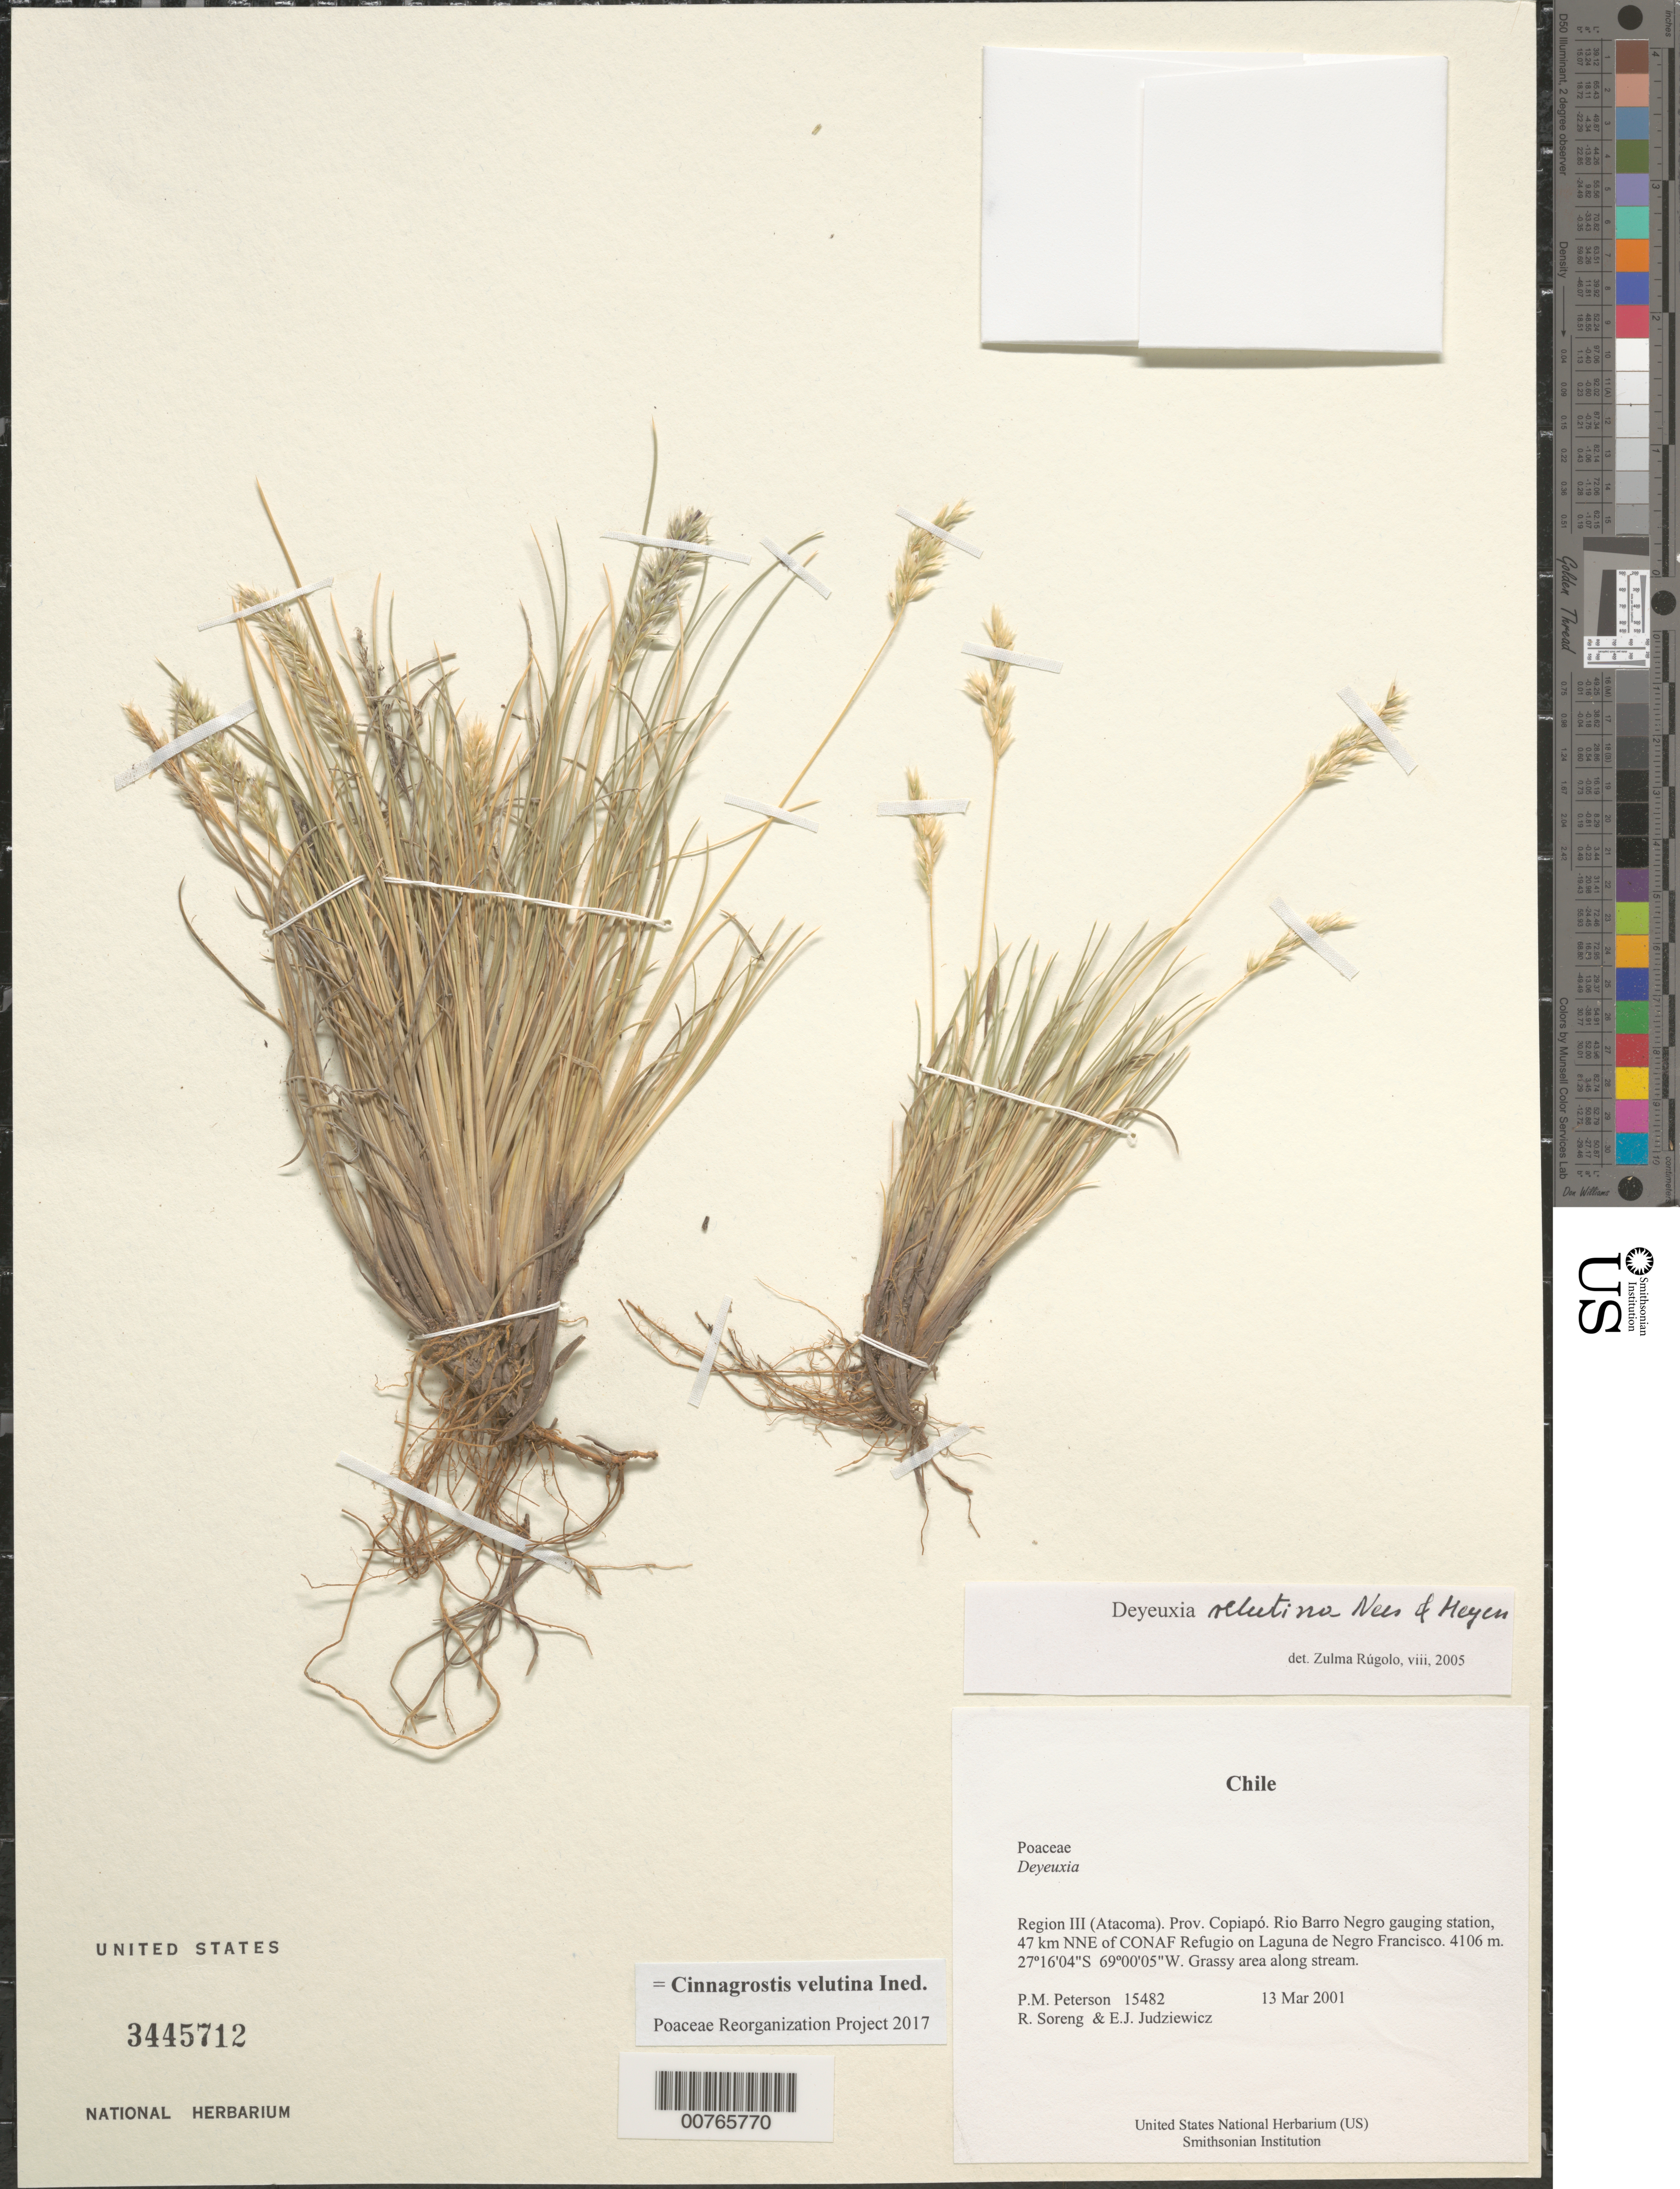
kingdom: Plantae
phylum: Tracheophyta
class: Liliopsida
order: Poales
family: Poaceae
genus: Cinnagrostis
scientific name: Cinnagrostis velutina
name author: (Nees & Meyen) P.M. Peterson et al.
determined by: Poaceae Reorganization Project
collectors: P. M. Peterson, R. J. Soreng & E. J. Judziewicz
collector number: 15482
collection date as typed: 13 Mar 2001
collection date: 2001-03-13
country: Chile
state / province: Atacama (III)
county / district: Copiapó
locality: Rio Barro Negro gauging station, 47 km NNE of CONAF Refugio on Laguna de Negro Francisco.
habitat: Grassy area along stream.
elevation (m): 4106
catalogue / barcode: US 3445712